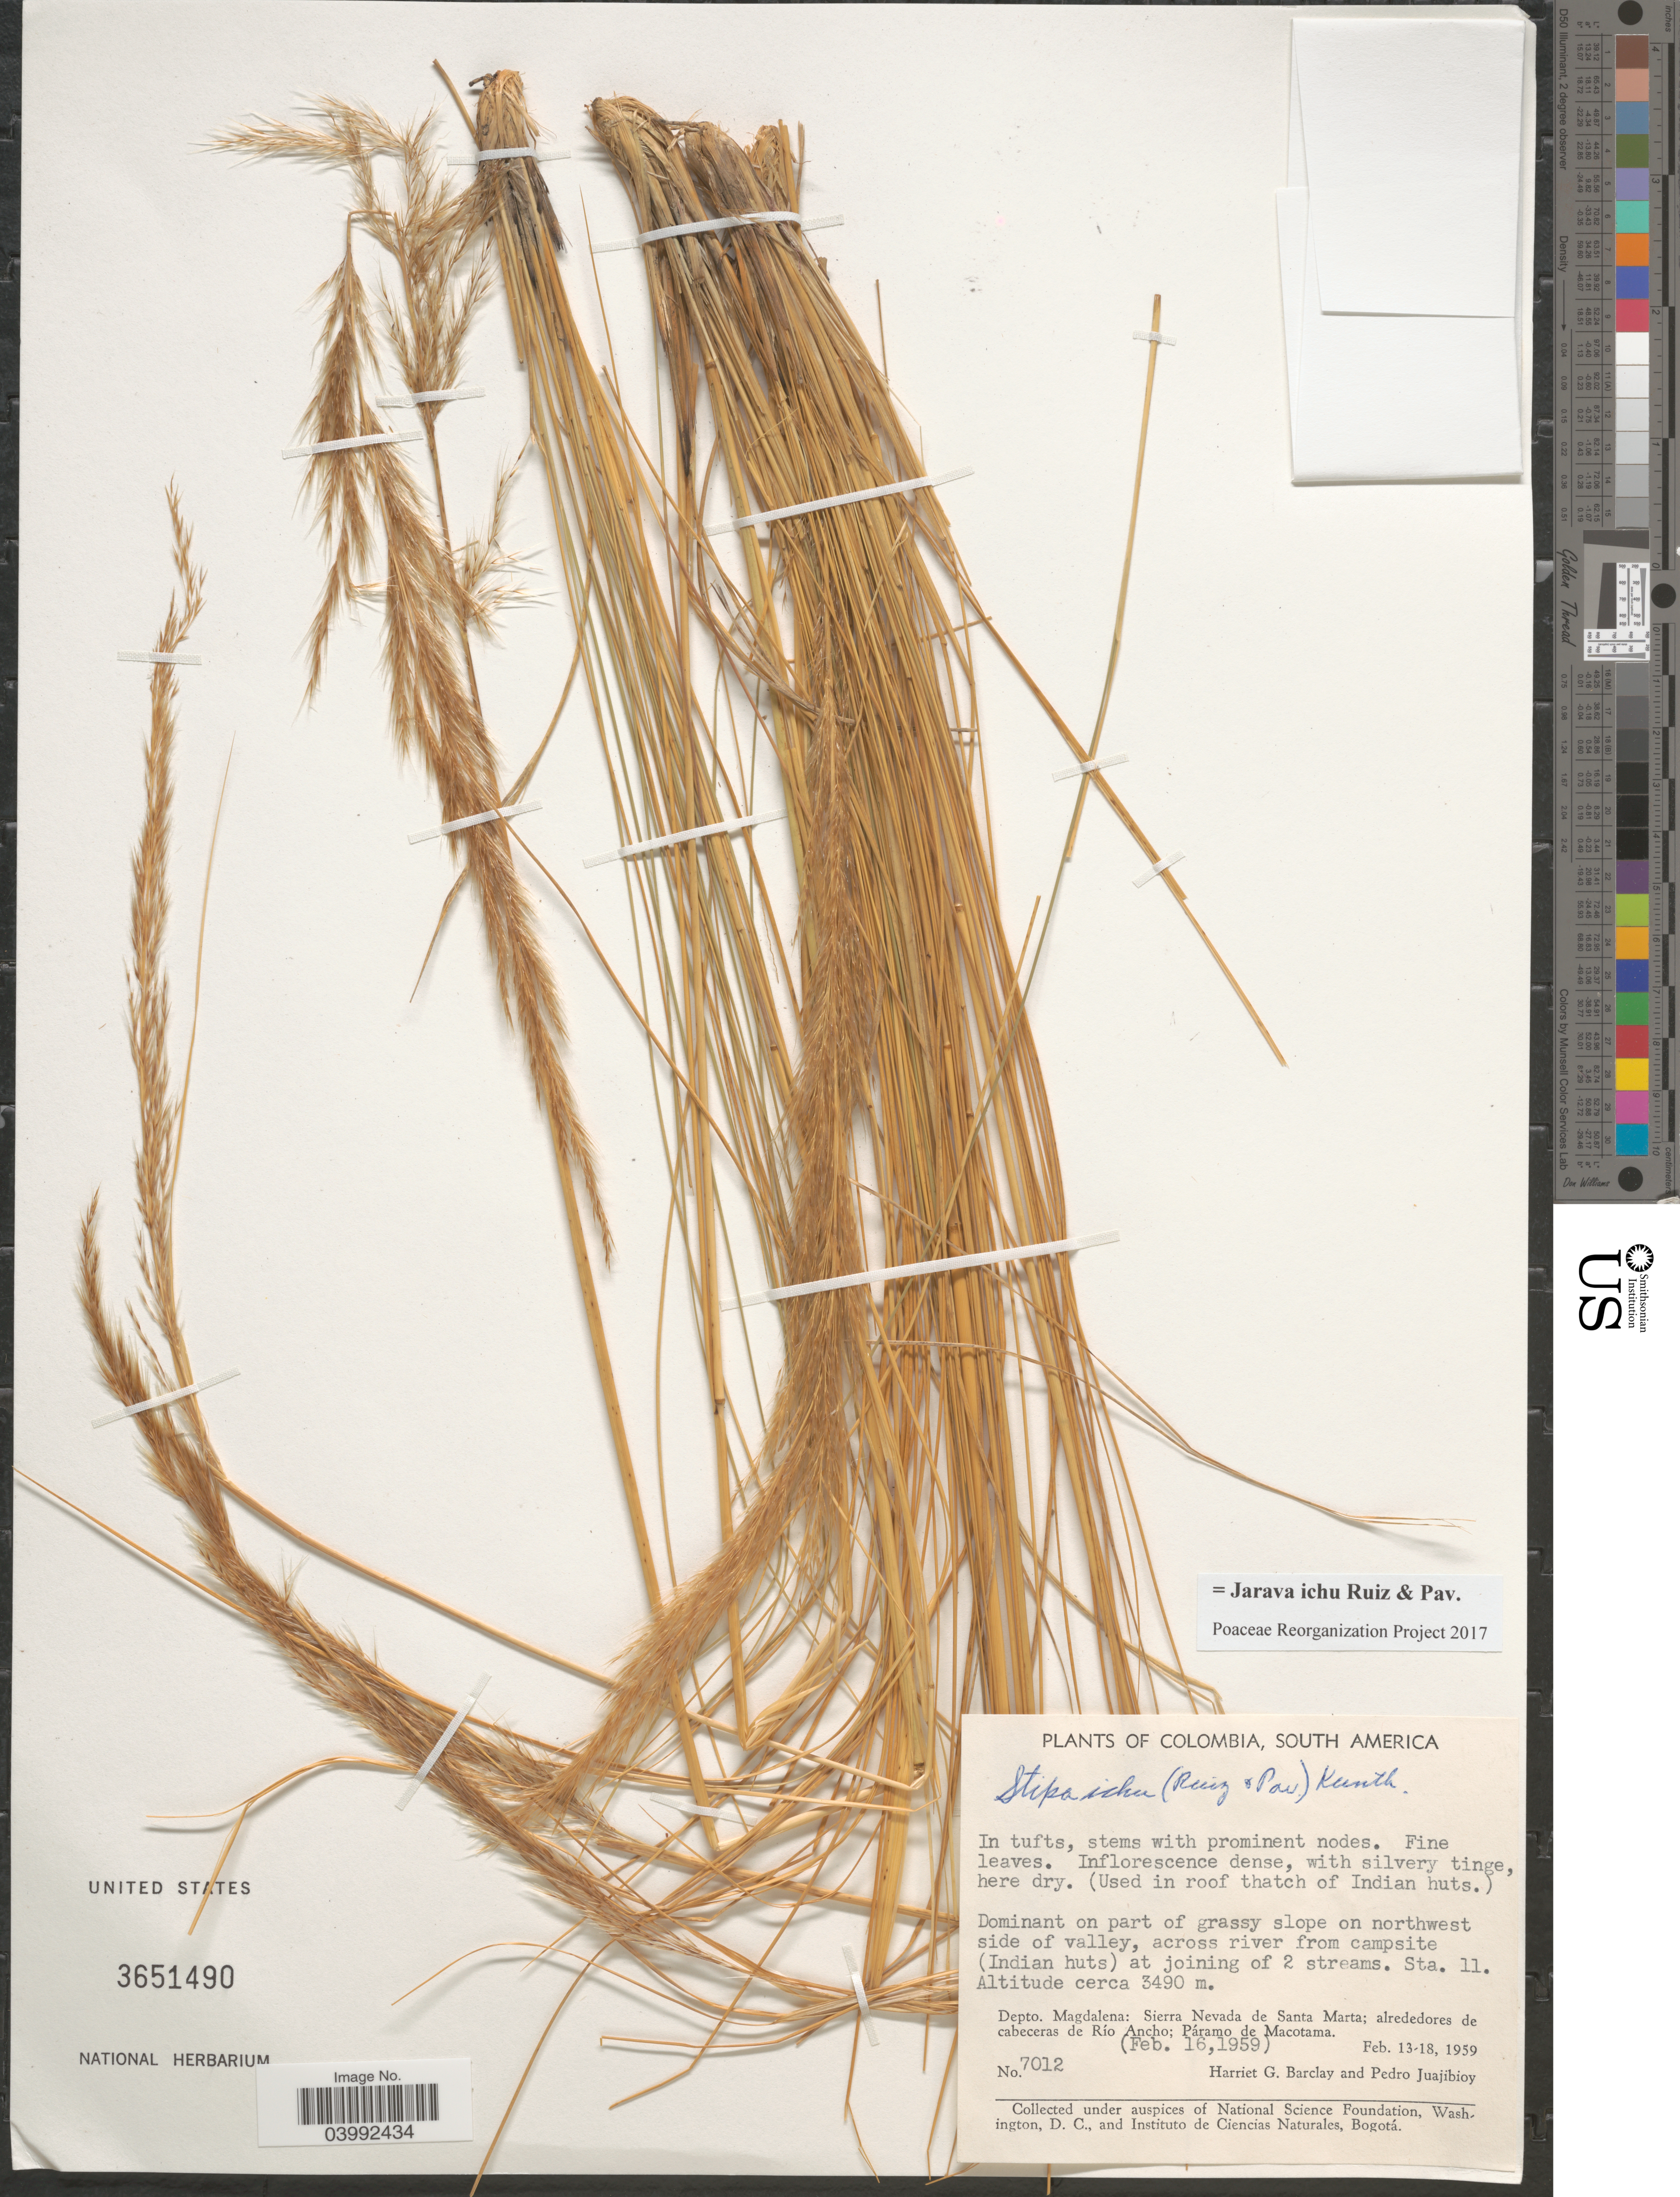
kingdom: Plantae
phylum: Tracheophyta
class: Liliopsida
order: Poales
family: Poaceae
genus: Jarava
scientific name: Jarava ichu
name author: Ruiz & Pav.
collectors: H. G. Barclay & P. Juajibioy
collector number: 7012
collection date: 1959-02-13/1959-02-18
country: Colombia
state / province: Magdalena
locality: Dominant on part of grassy slope on northwest side of valley, across river from campsite (Indian huts) at joining of 2 streams. Sta. 11. Depto. Magdalena: Sierra Nevada de Santa Marta; alrededores de cabeceras de Río Ancho: Páramo de Macotama.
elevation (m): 3490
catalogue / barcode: US 3651490